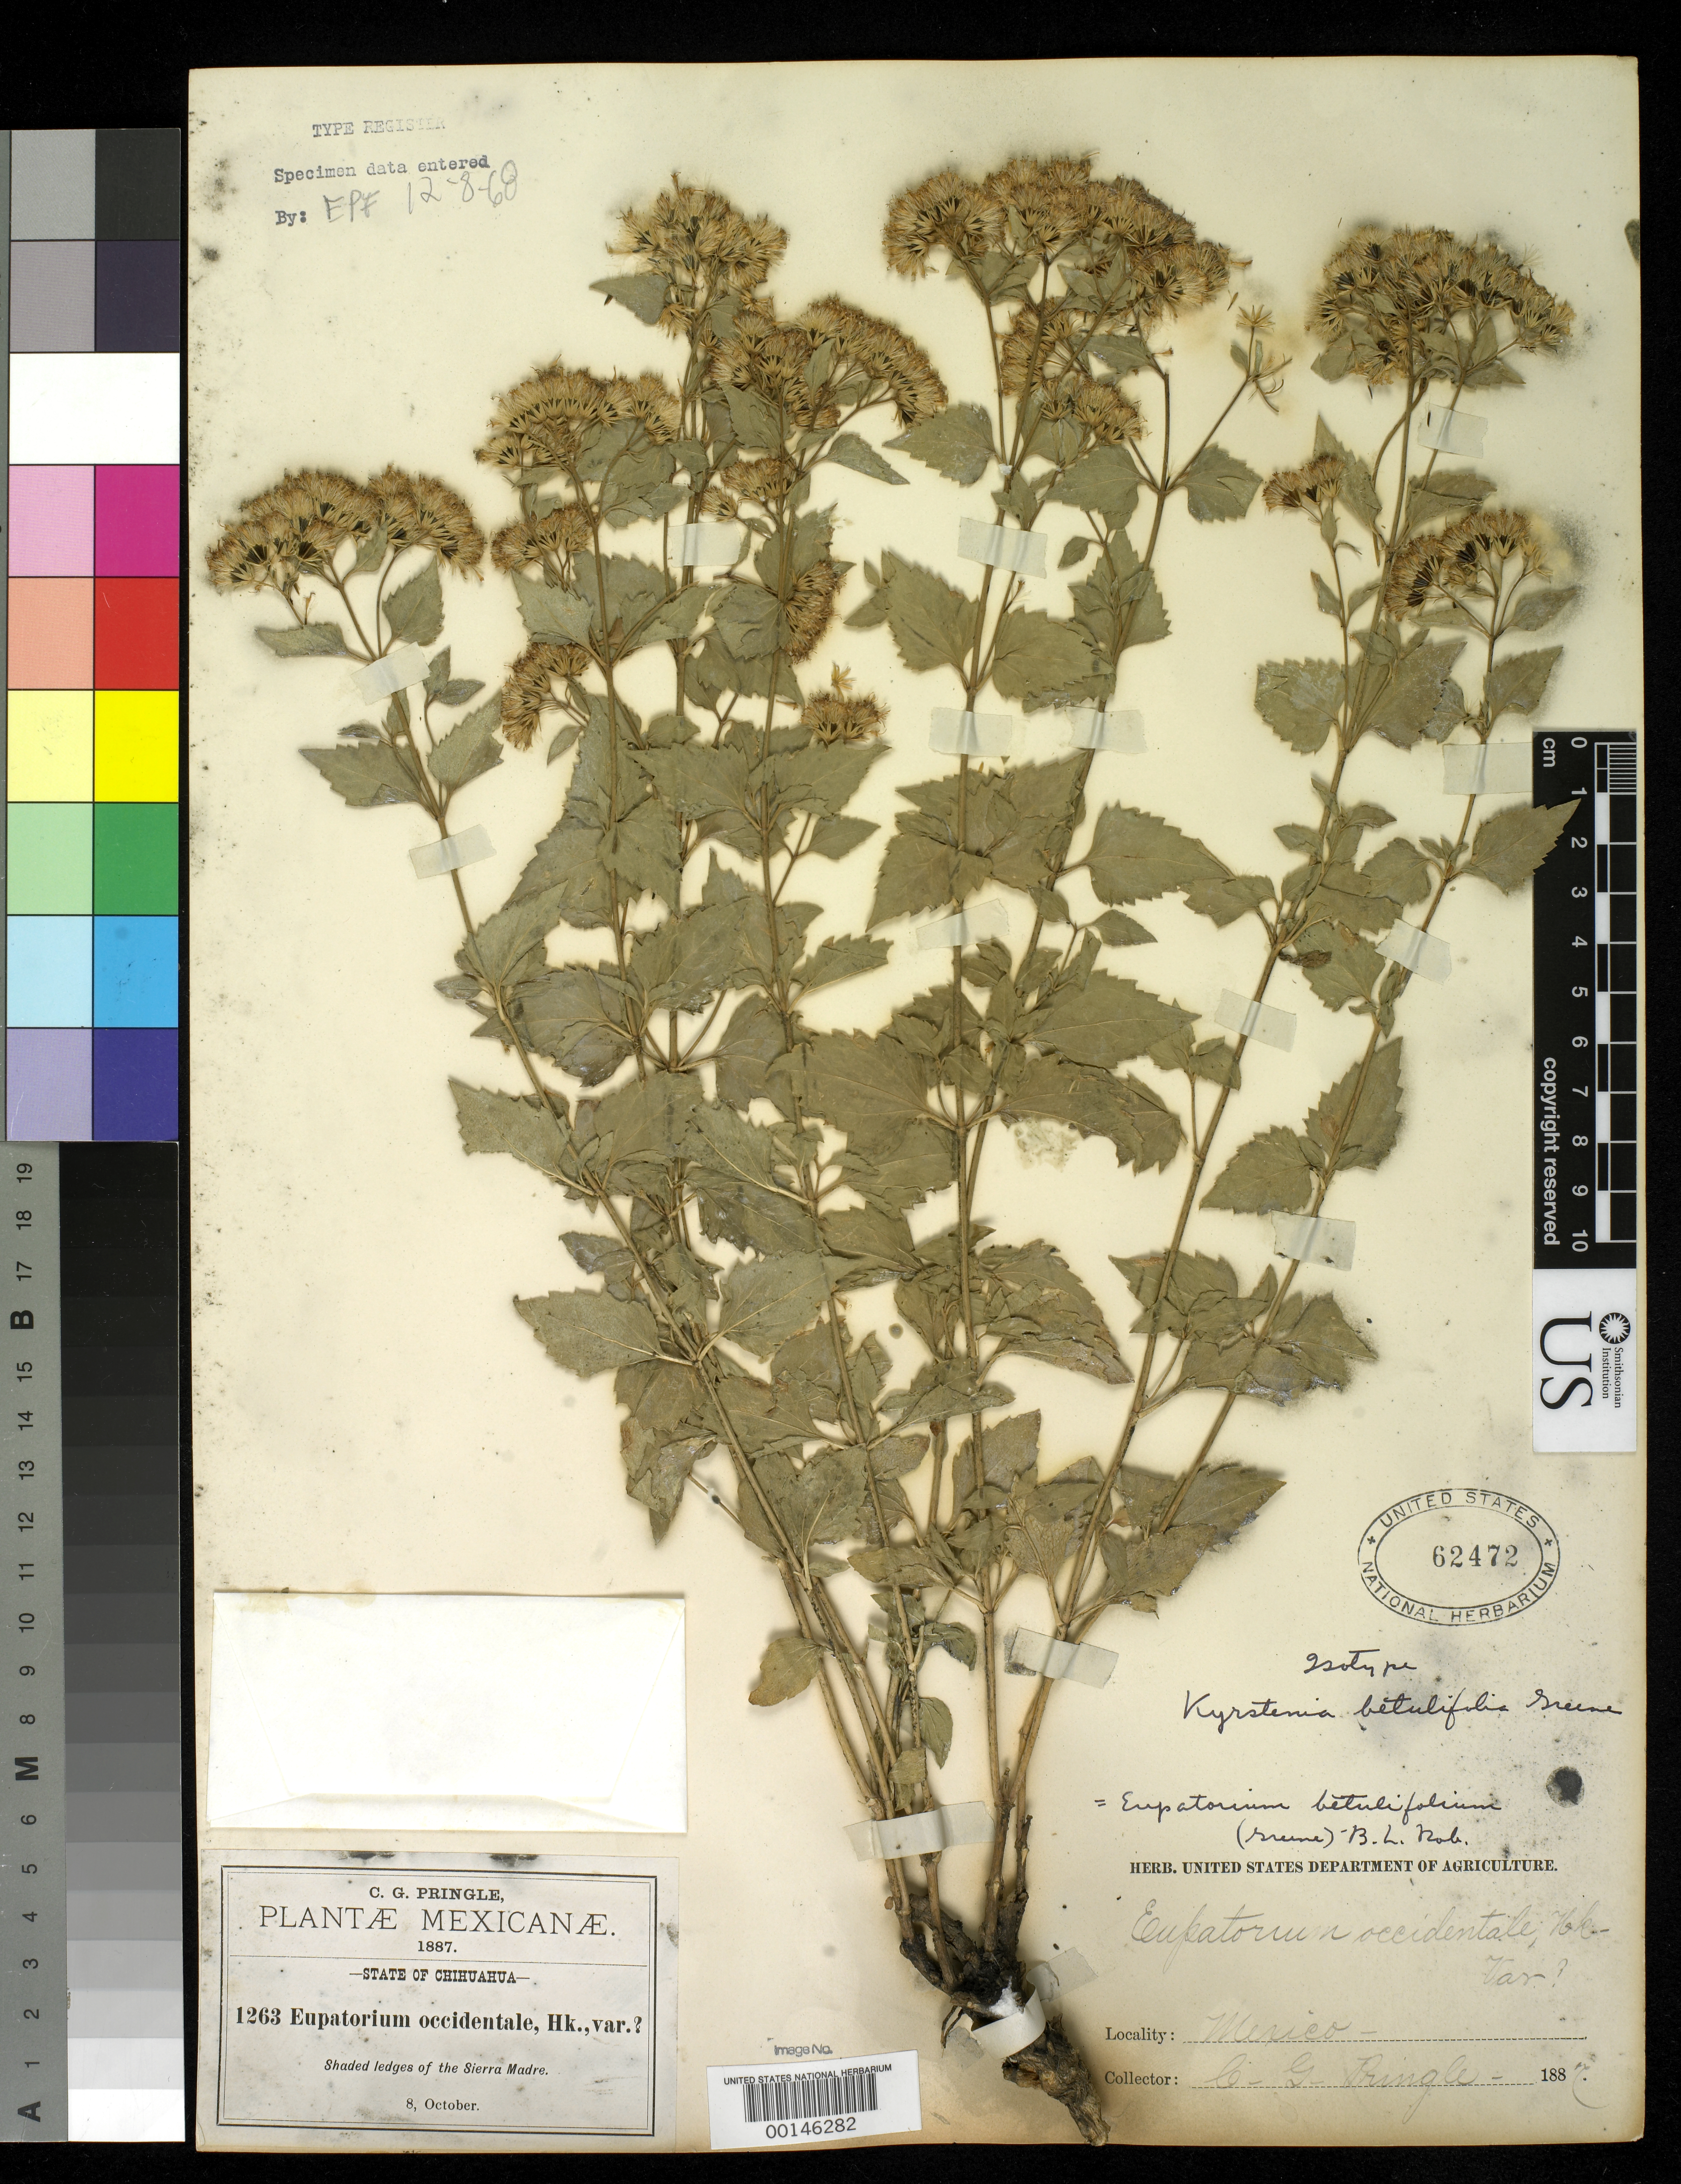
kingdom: Plantae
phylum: Tracheophyta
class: Magnoliopsida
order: Asterales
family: Asteraceae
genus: Kyrstenia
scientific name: Kyrstenia betulaefolia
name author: Greene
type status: Isotype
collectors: C. G. Pringle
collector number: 1263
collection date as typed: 08 Oct 1887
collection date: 1887-10-08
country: Mexico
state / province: Chihuahua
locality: Sierra Madre.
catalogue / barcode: US 62472